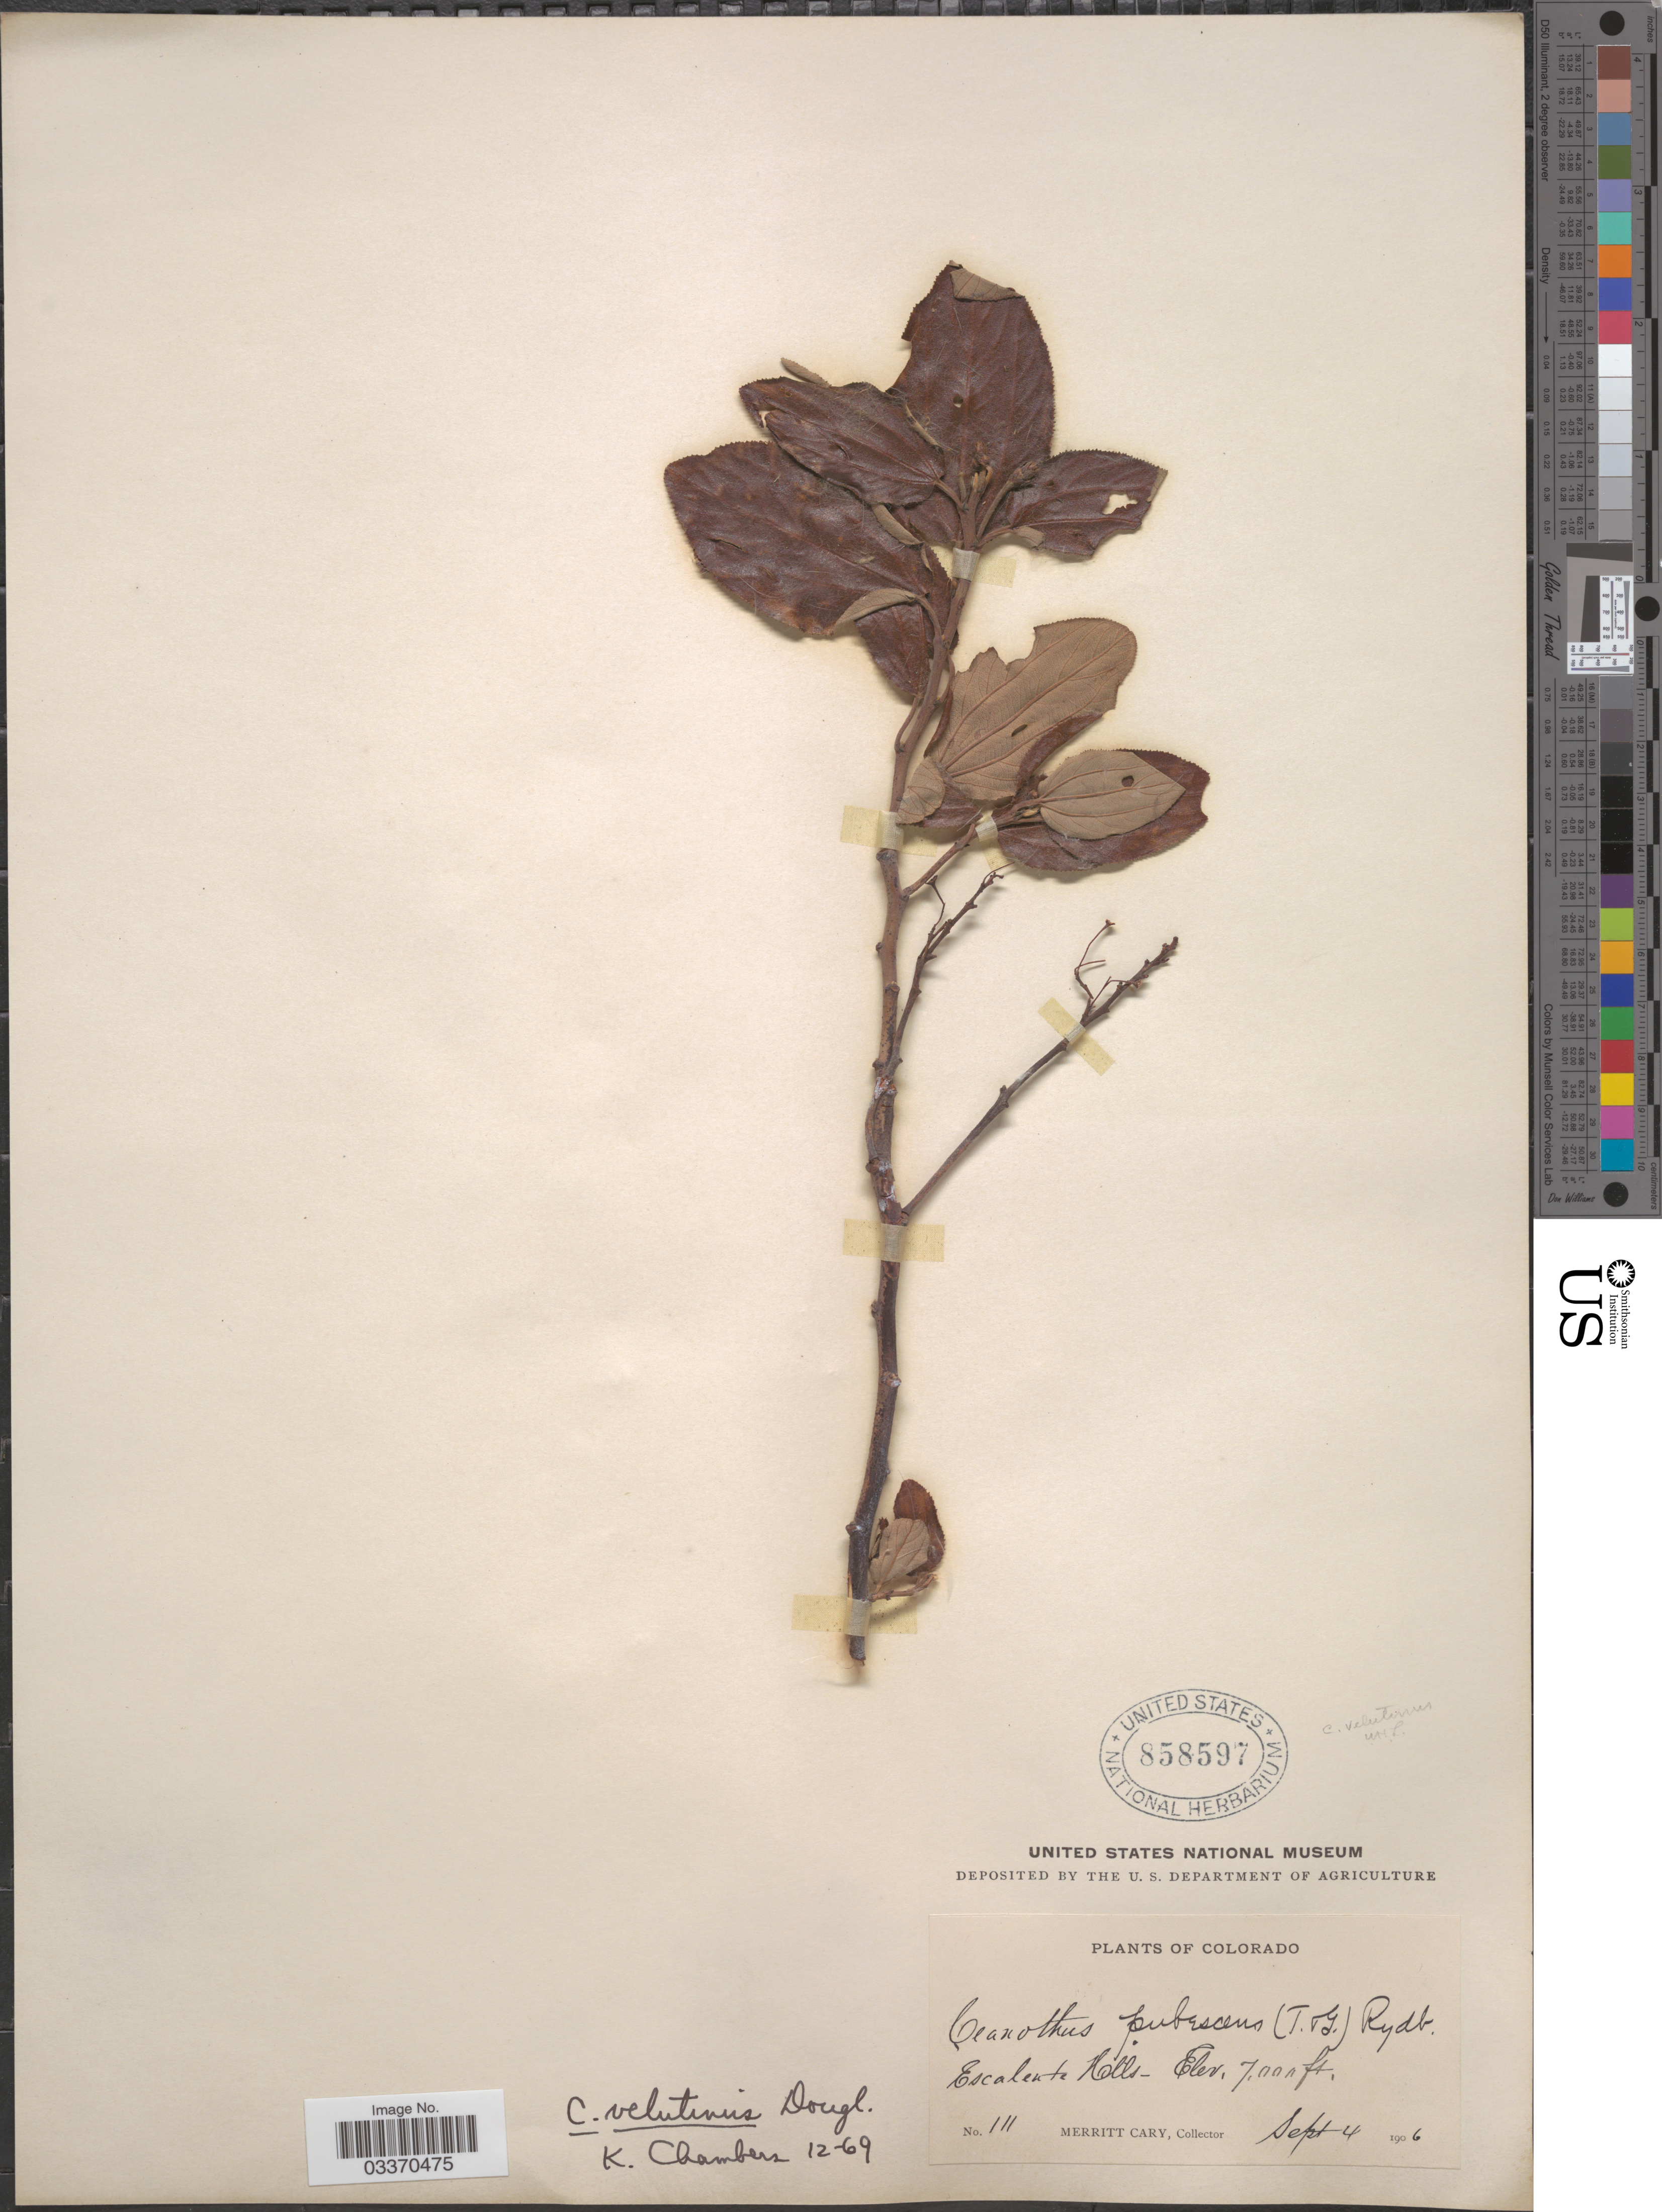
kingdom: Plantae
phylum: Tracheophyta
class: Magnoliopsida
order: Rosales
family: Rhamnaceae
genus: Ceanothus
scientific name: Ceanothus velutinus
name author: Douglas ex Hook.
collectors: M. Cary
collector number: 111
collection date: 1906-09-04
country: United States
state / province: Colorado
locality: Escalante Hills.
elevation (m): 2134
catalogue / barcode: US 858597